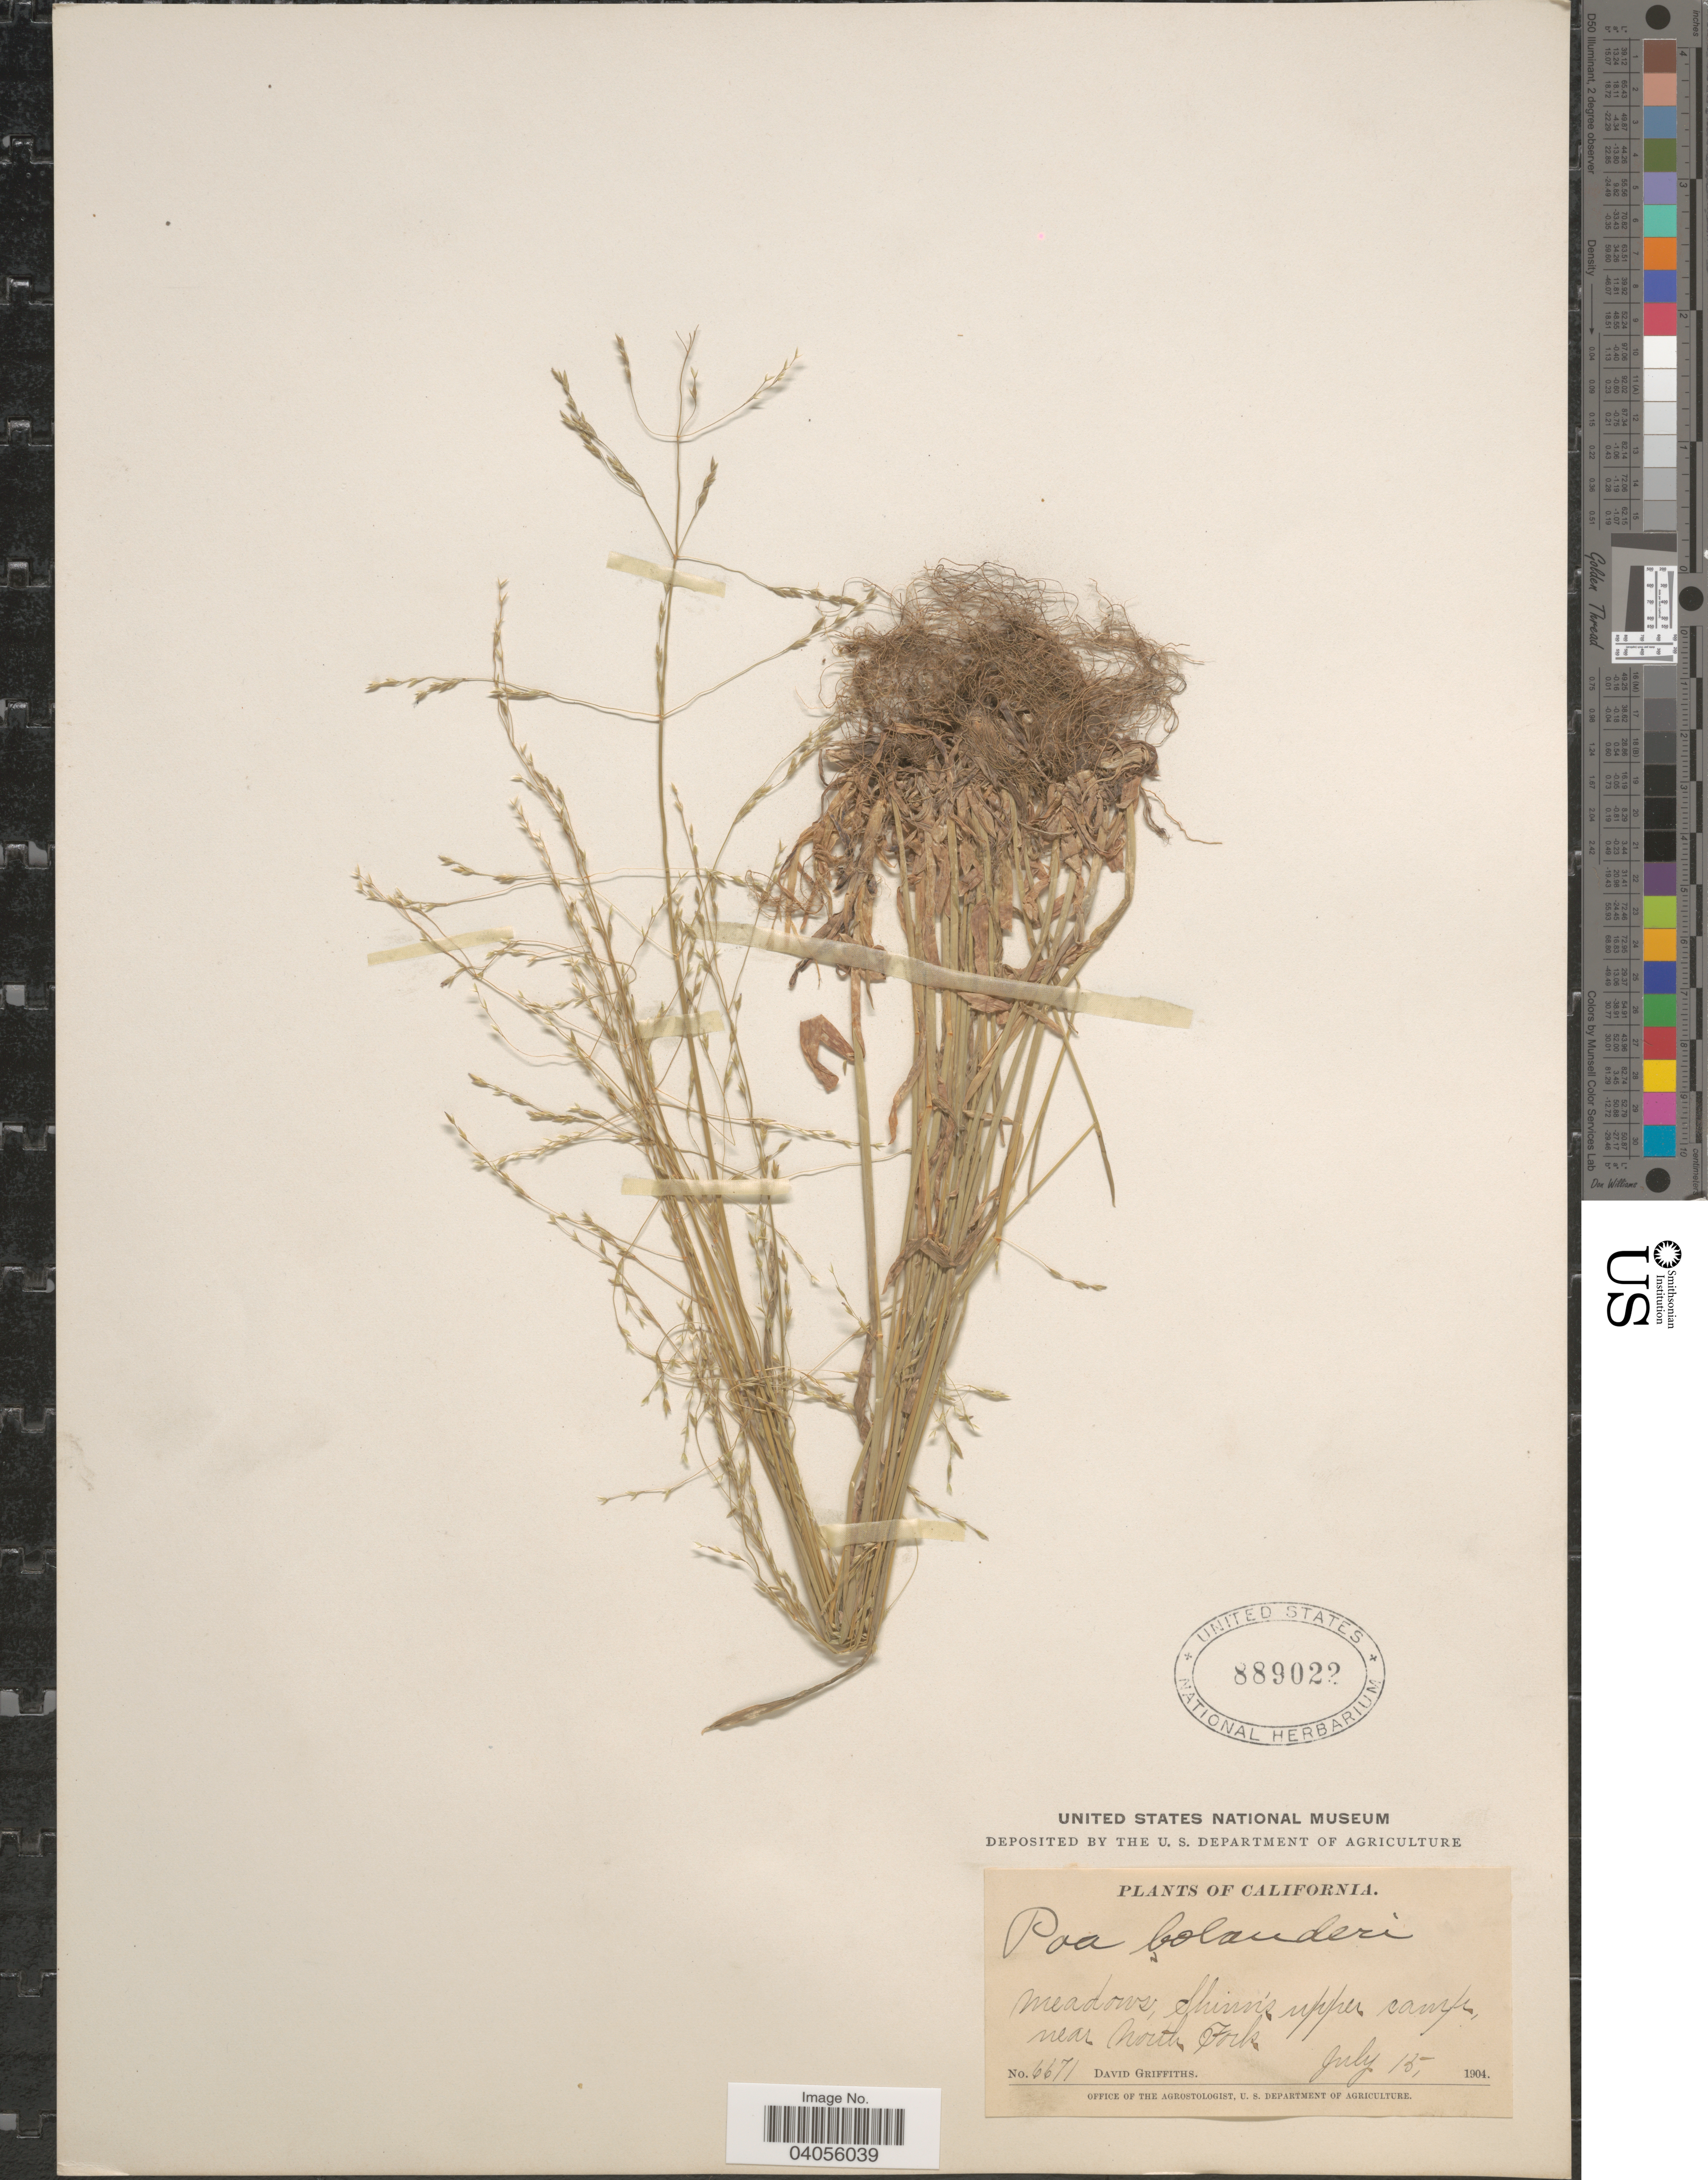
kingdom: Plantae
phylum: Tracheophyta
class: Liliopsida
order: Poales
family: Poaceae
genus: Poa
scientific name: Poa bolanderi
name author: Vasey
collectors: D. Griffiths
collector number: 6671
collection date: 1904-07-15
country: United States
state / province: California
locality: Meadows, Shinn's upper camp, near North Fork.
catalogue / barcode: US 889022